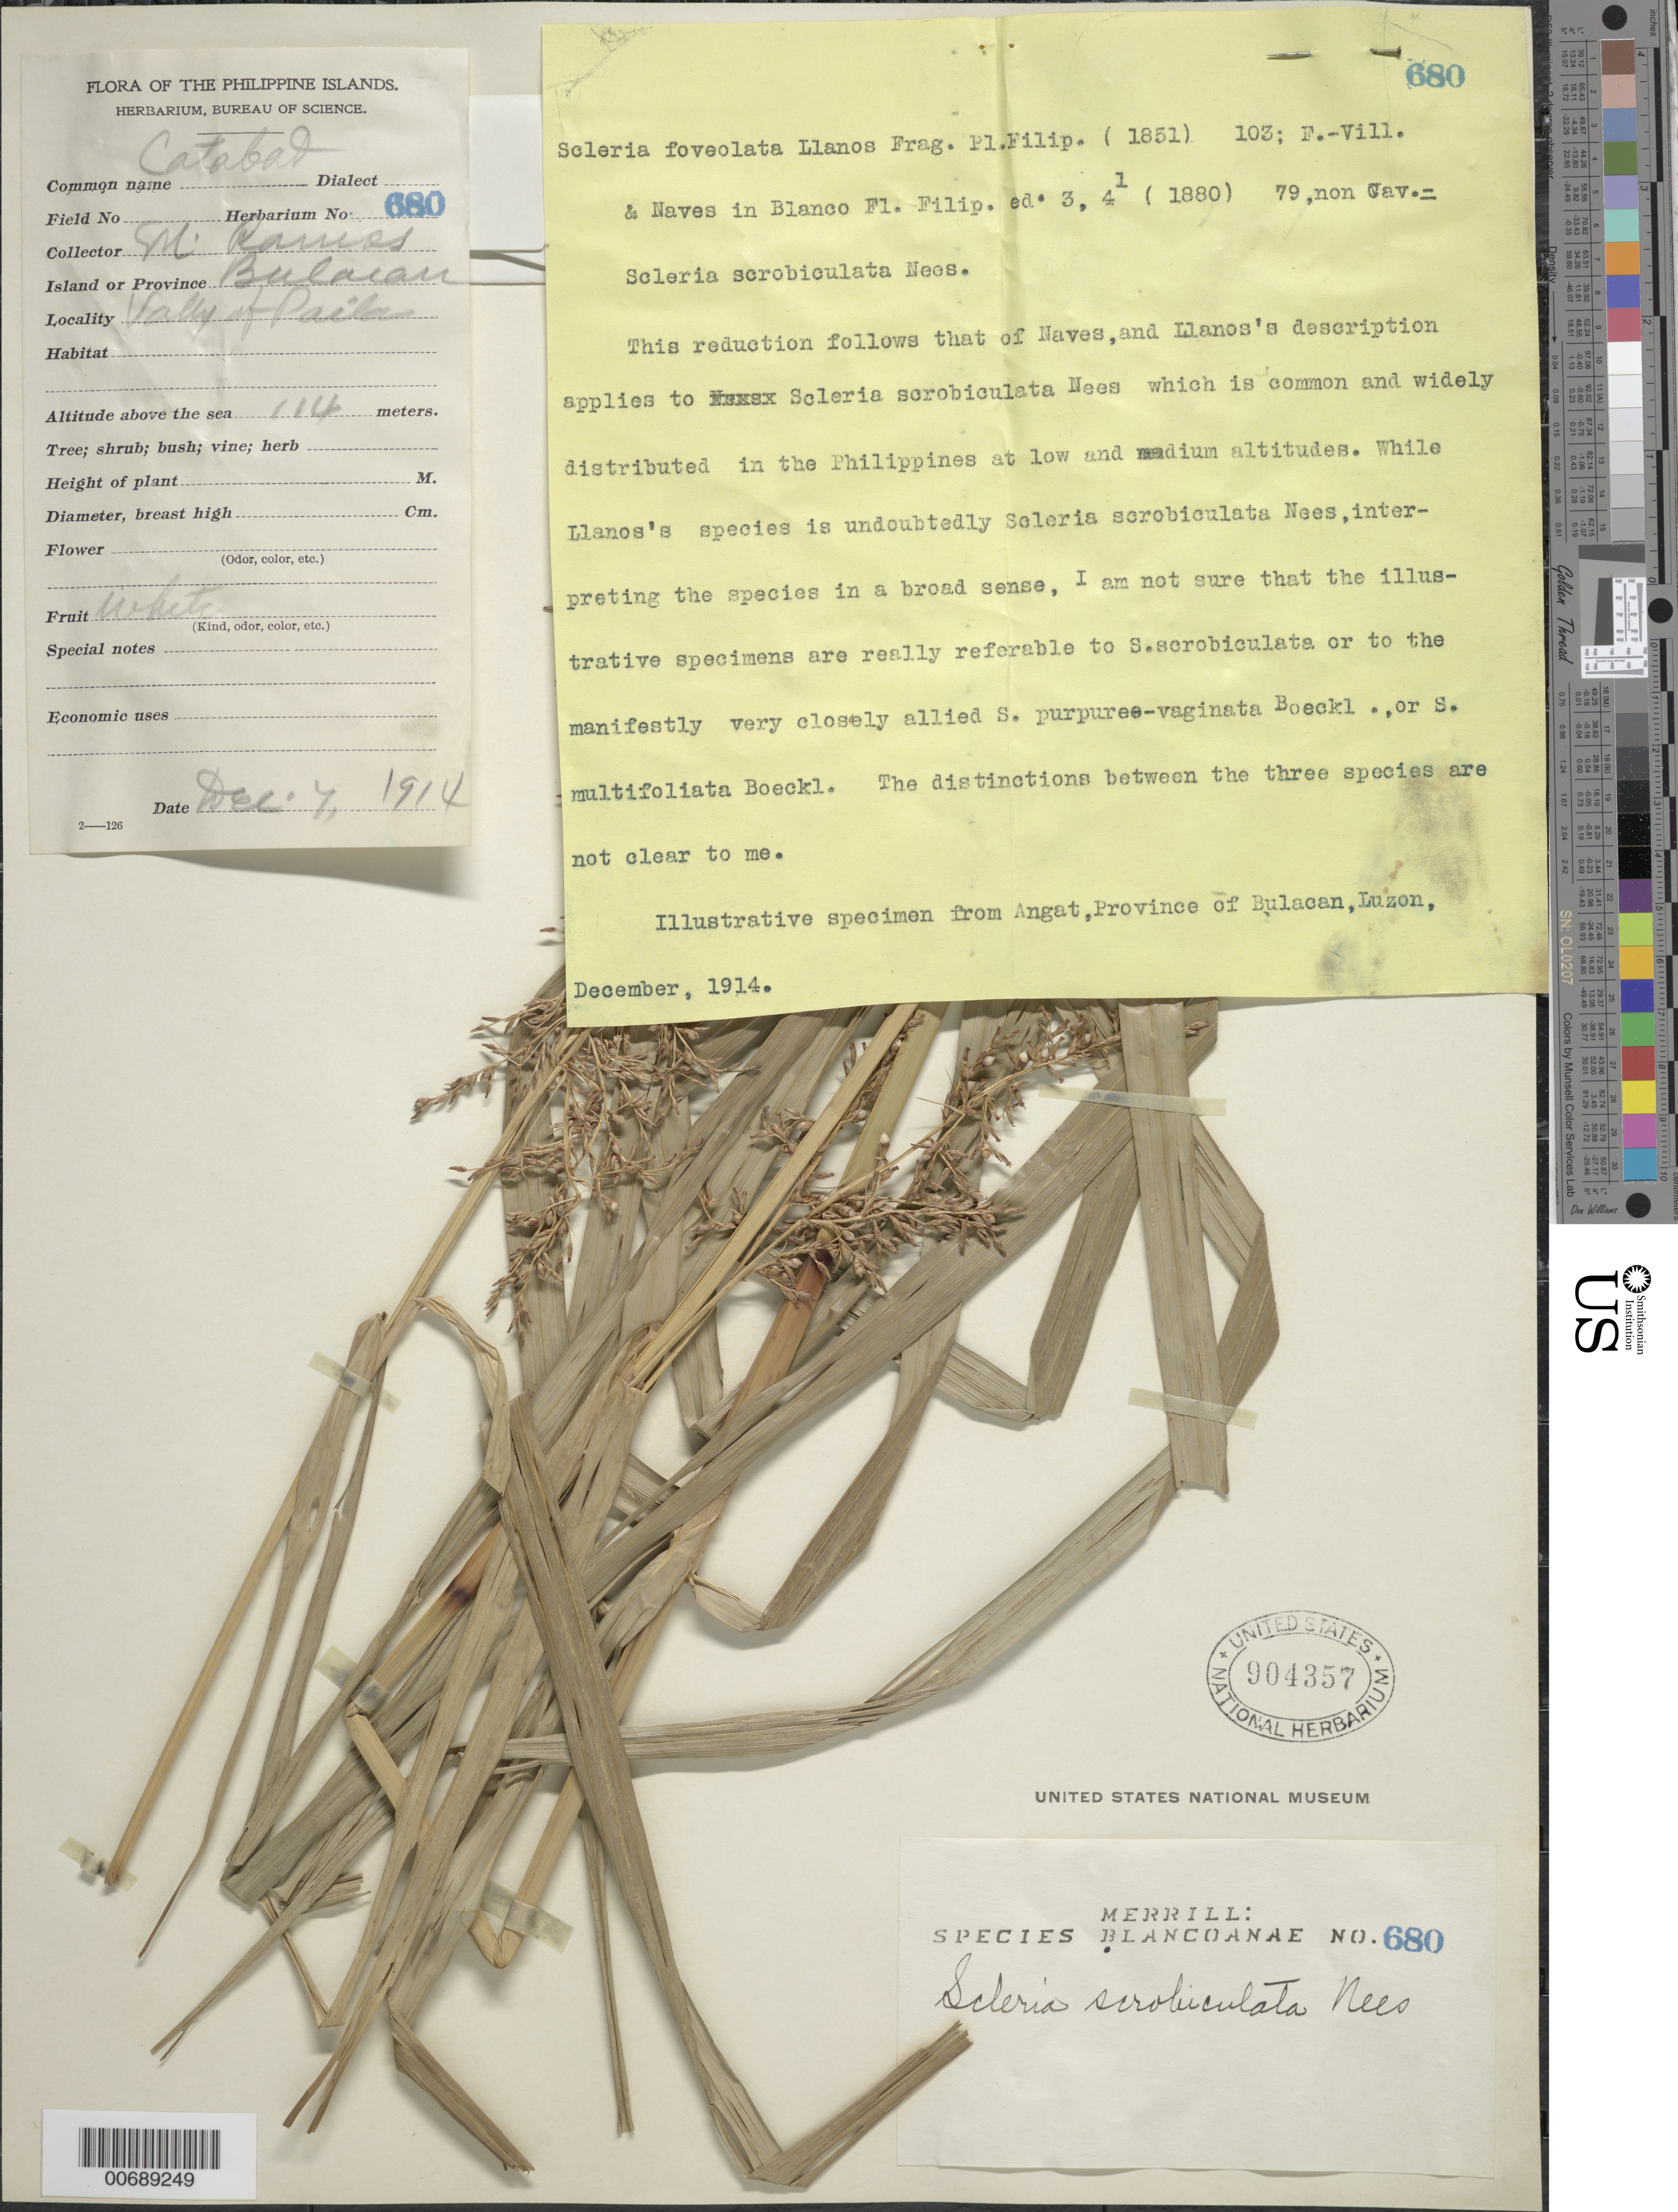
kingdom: Plantae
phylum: Tracheophyta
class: Liliopsida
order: Poales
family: Cyperaceae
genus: Scleria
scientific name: Scleria scrobiculata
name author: Nees & Meyen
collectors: M. Ramos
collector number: Sp. Blancoan. 0680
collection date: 1914-12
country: Philippines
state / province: Central Luzon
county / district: Bulacan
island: Luzon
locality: Paila Valley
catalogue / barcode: US 904357